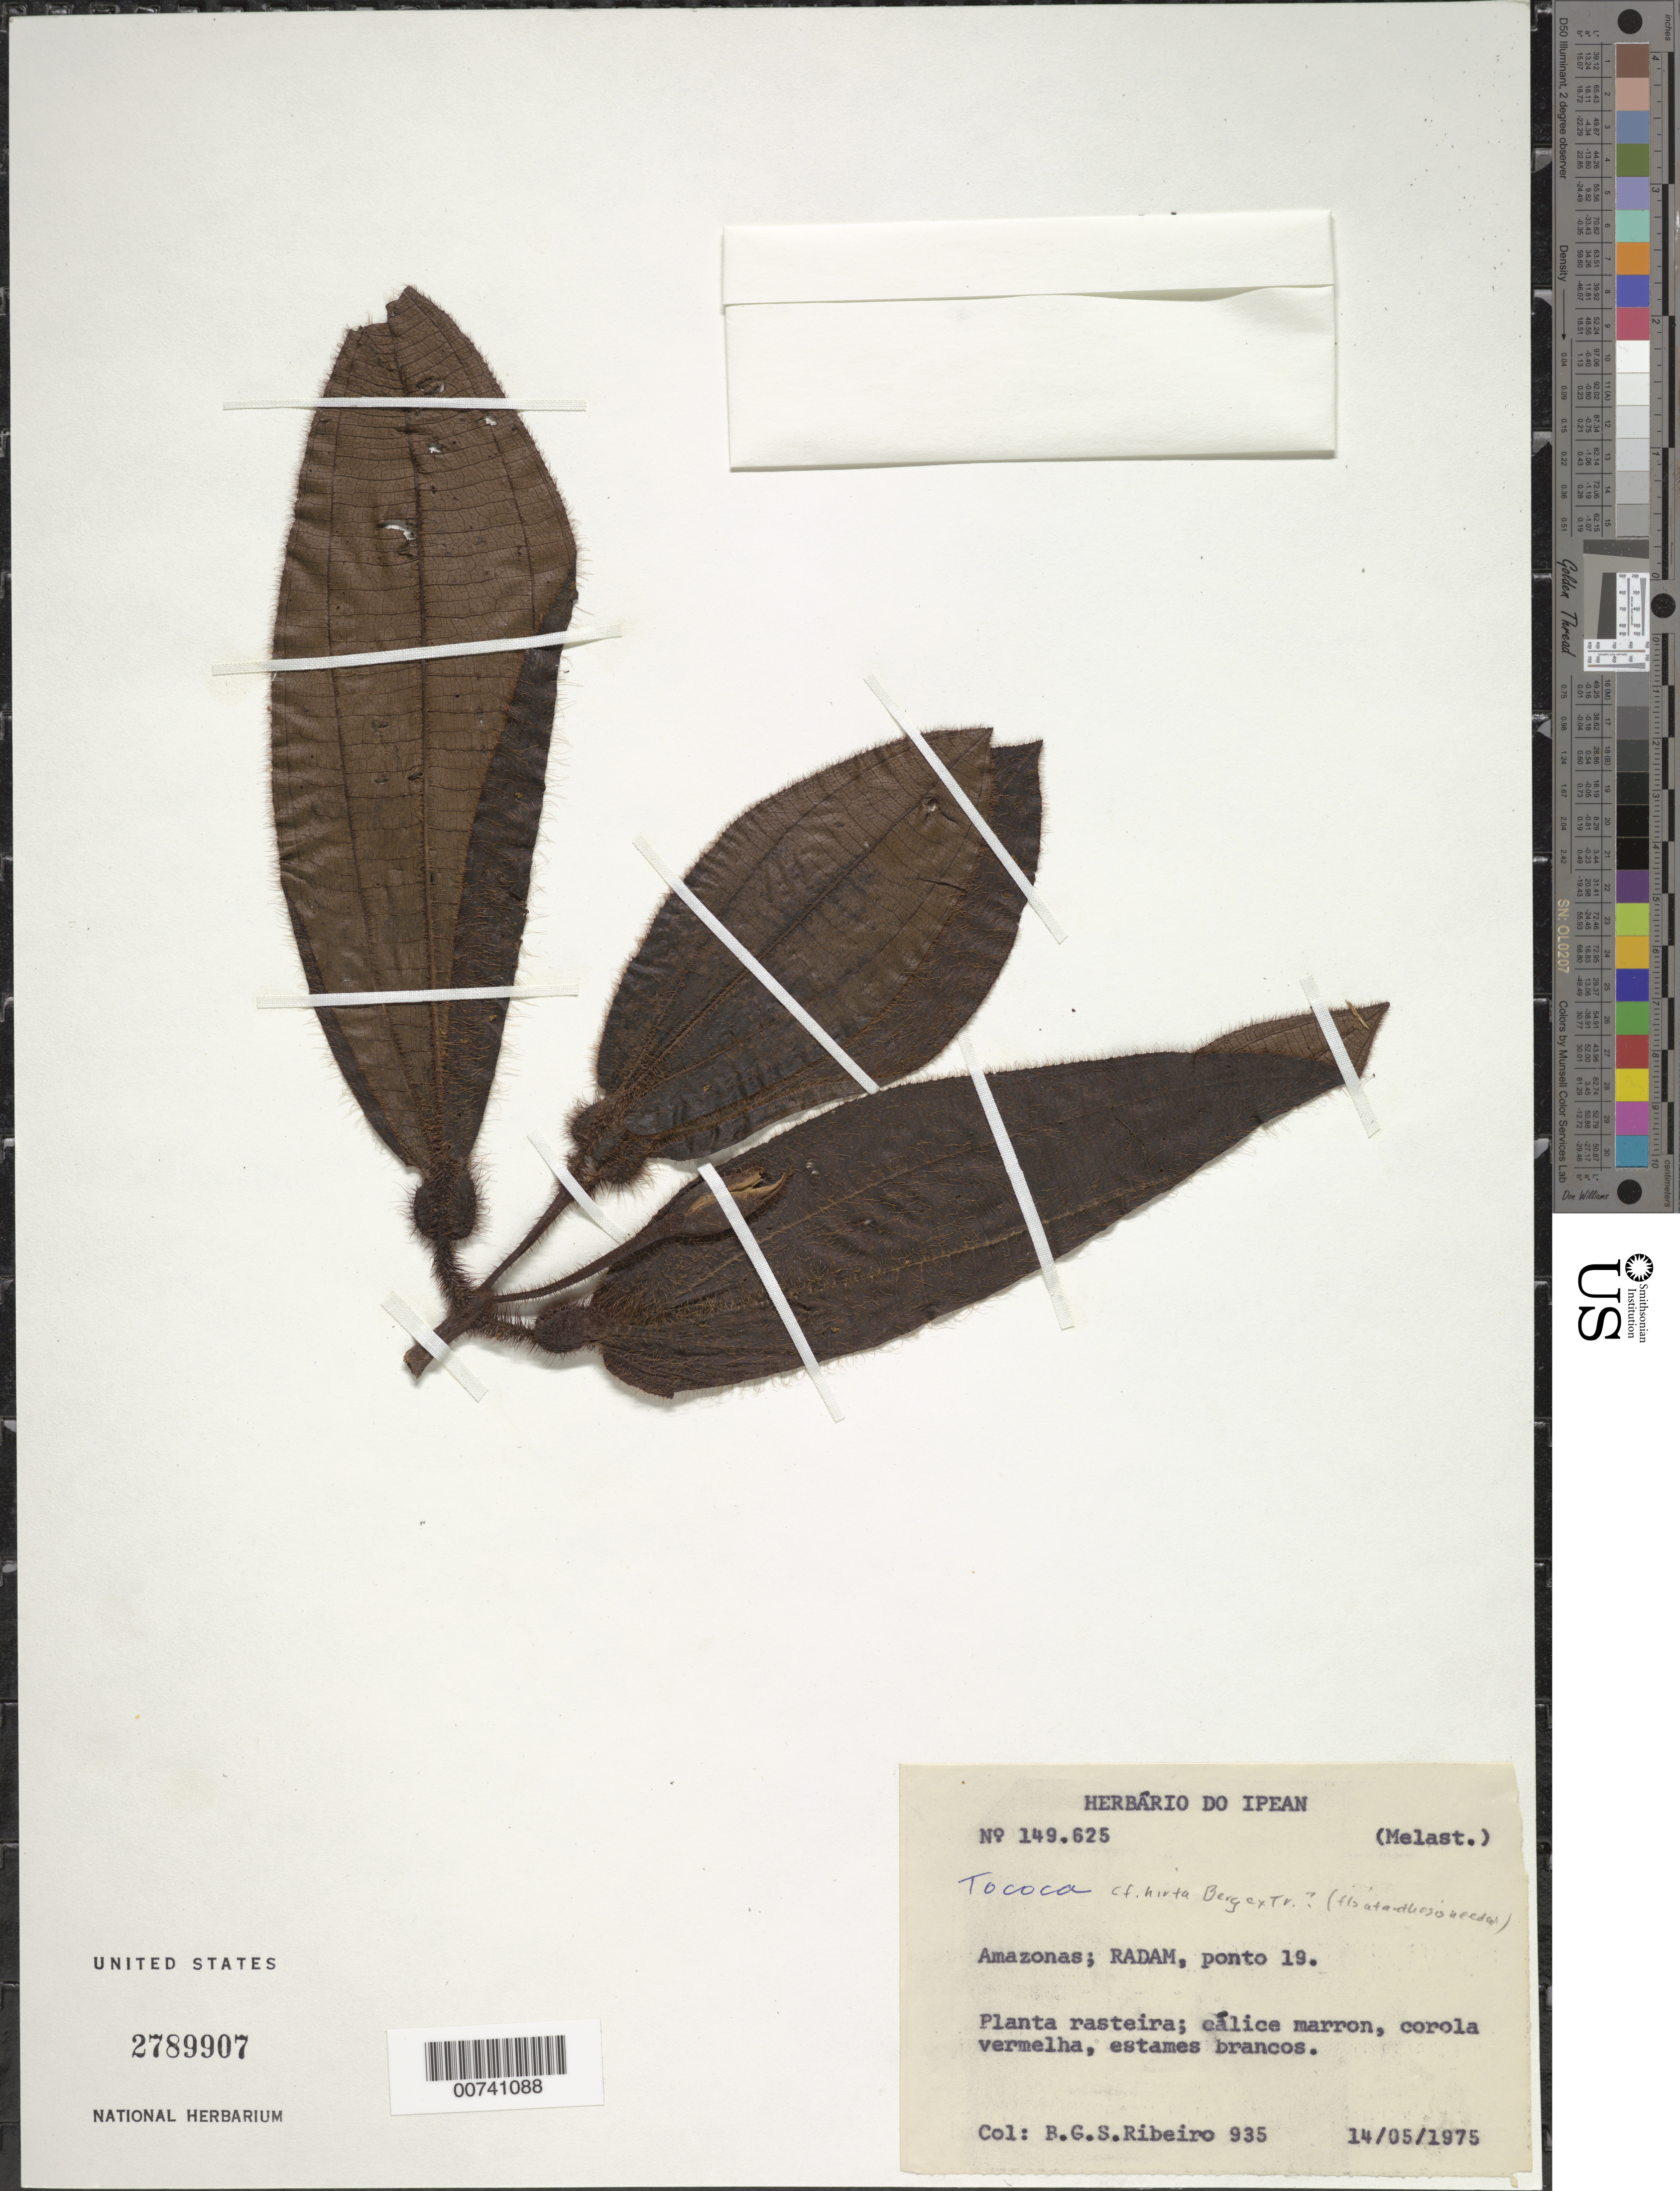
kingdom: Plantae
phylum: Tracheophyta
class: Magnoliopsida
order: Myrtales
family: Melastomataceae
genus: Tococa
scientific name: Tococa hirta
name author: O. Berg ex Triana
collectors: B. G. S. Ribeiro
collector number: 935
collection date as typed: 14-May-75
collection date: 1975-05-14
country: Venezuela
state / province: Amazonas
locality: RADAM, ponto 19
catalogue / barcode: US 2789907